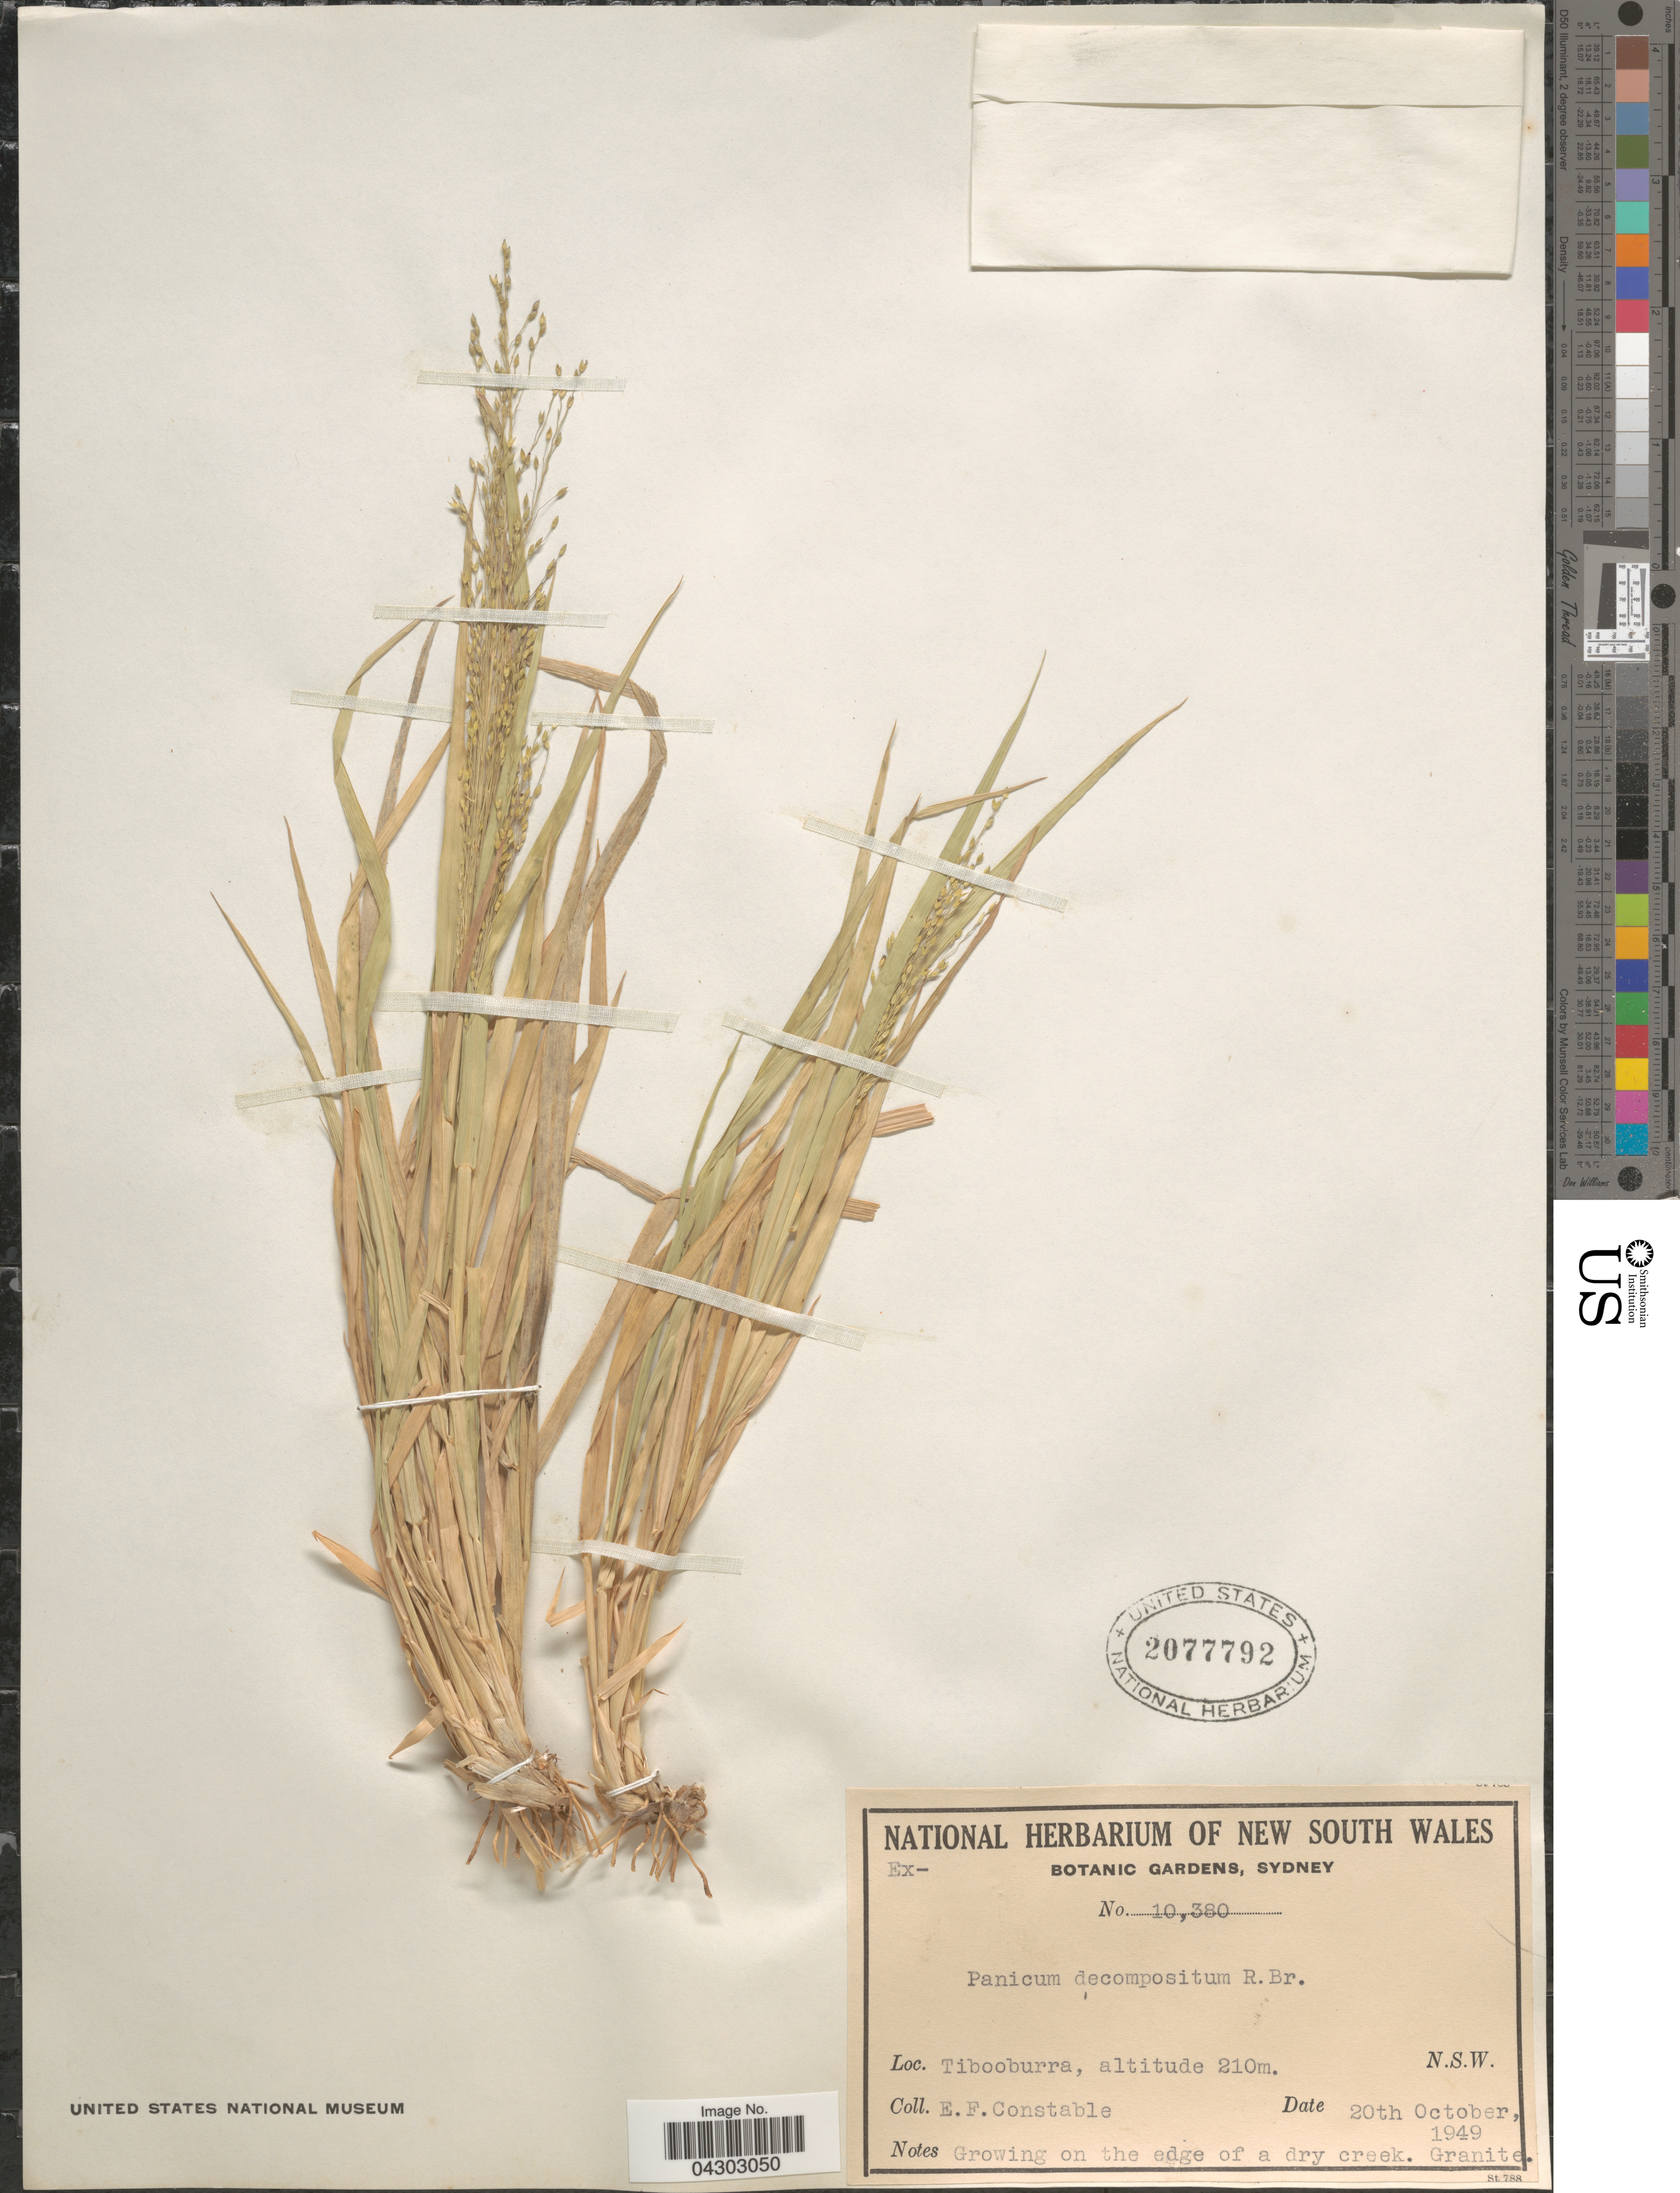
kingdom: Plantae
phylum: Tracheophyta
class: Liliopsida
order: Poales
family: Poaceae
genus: Panicum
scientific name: Panicum decompositum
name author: R. Br.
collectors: E. F. Constable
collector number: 10,380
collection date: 1949-10-20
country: Australia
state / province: New South Wales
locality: Tibooburra.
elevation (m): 210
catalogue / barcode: US 2077792